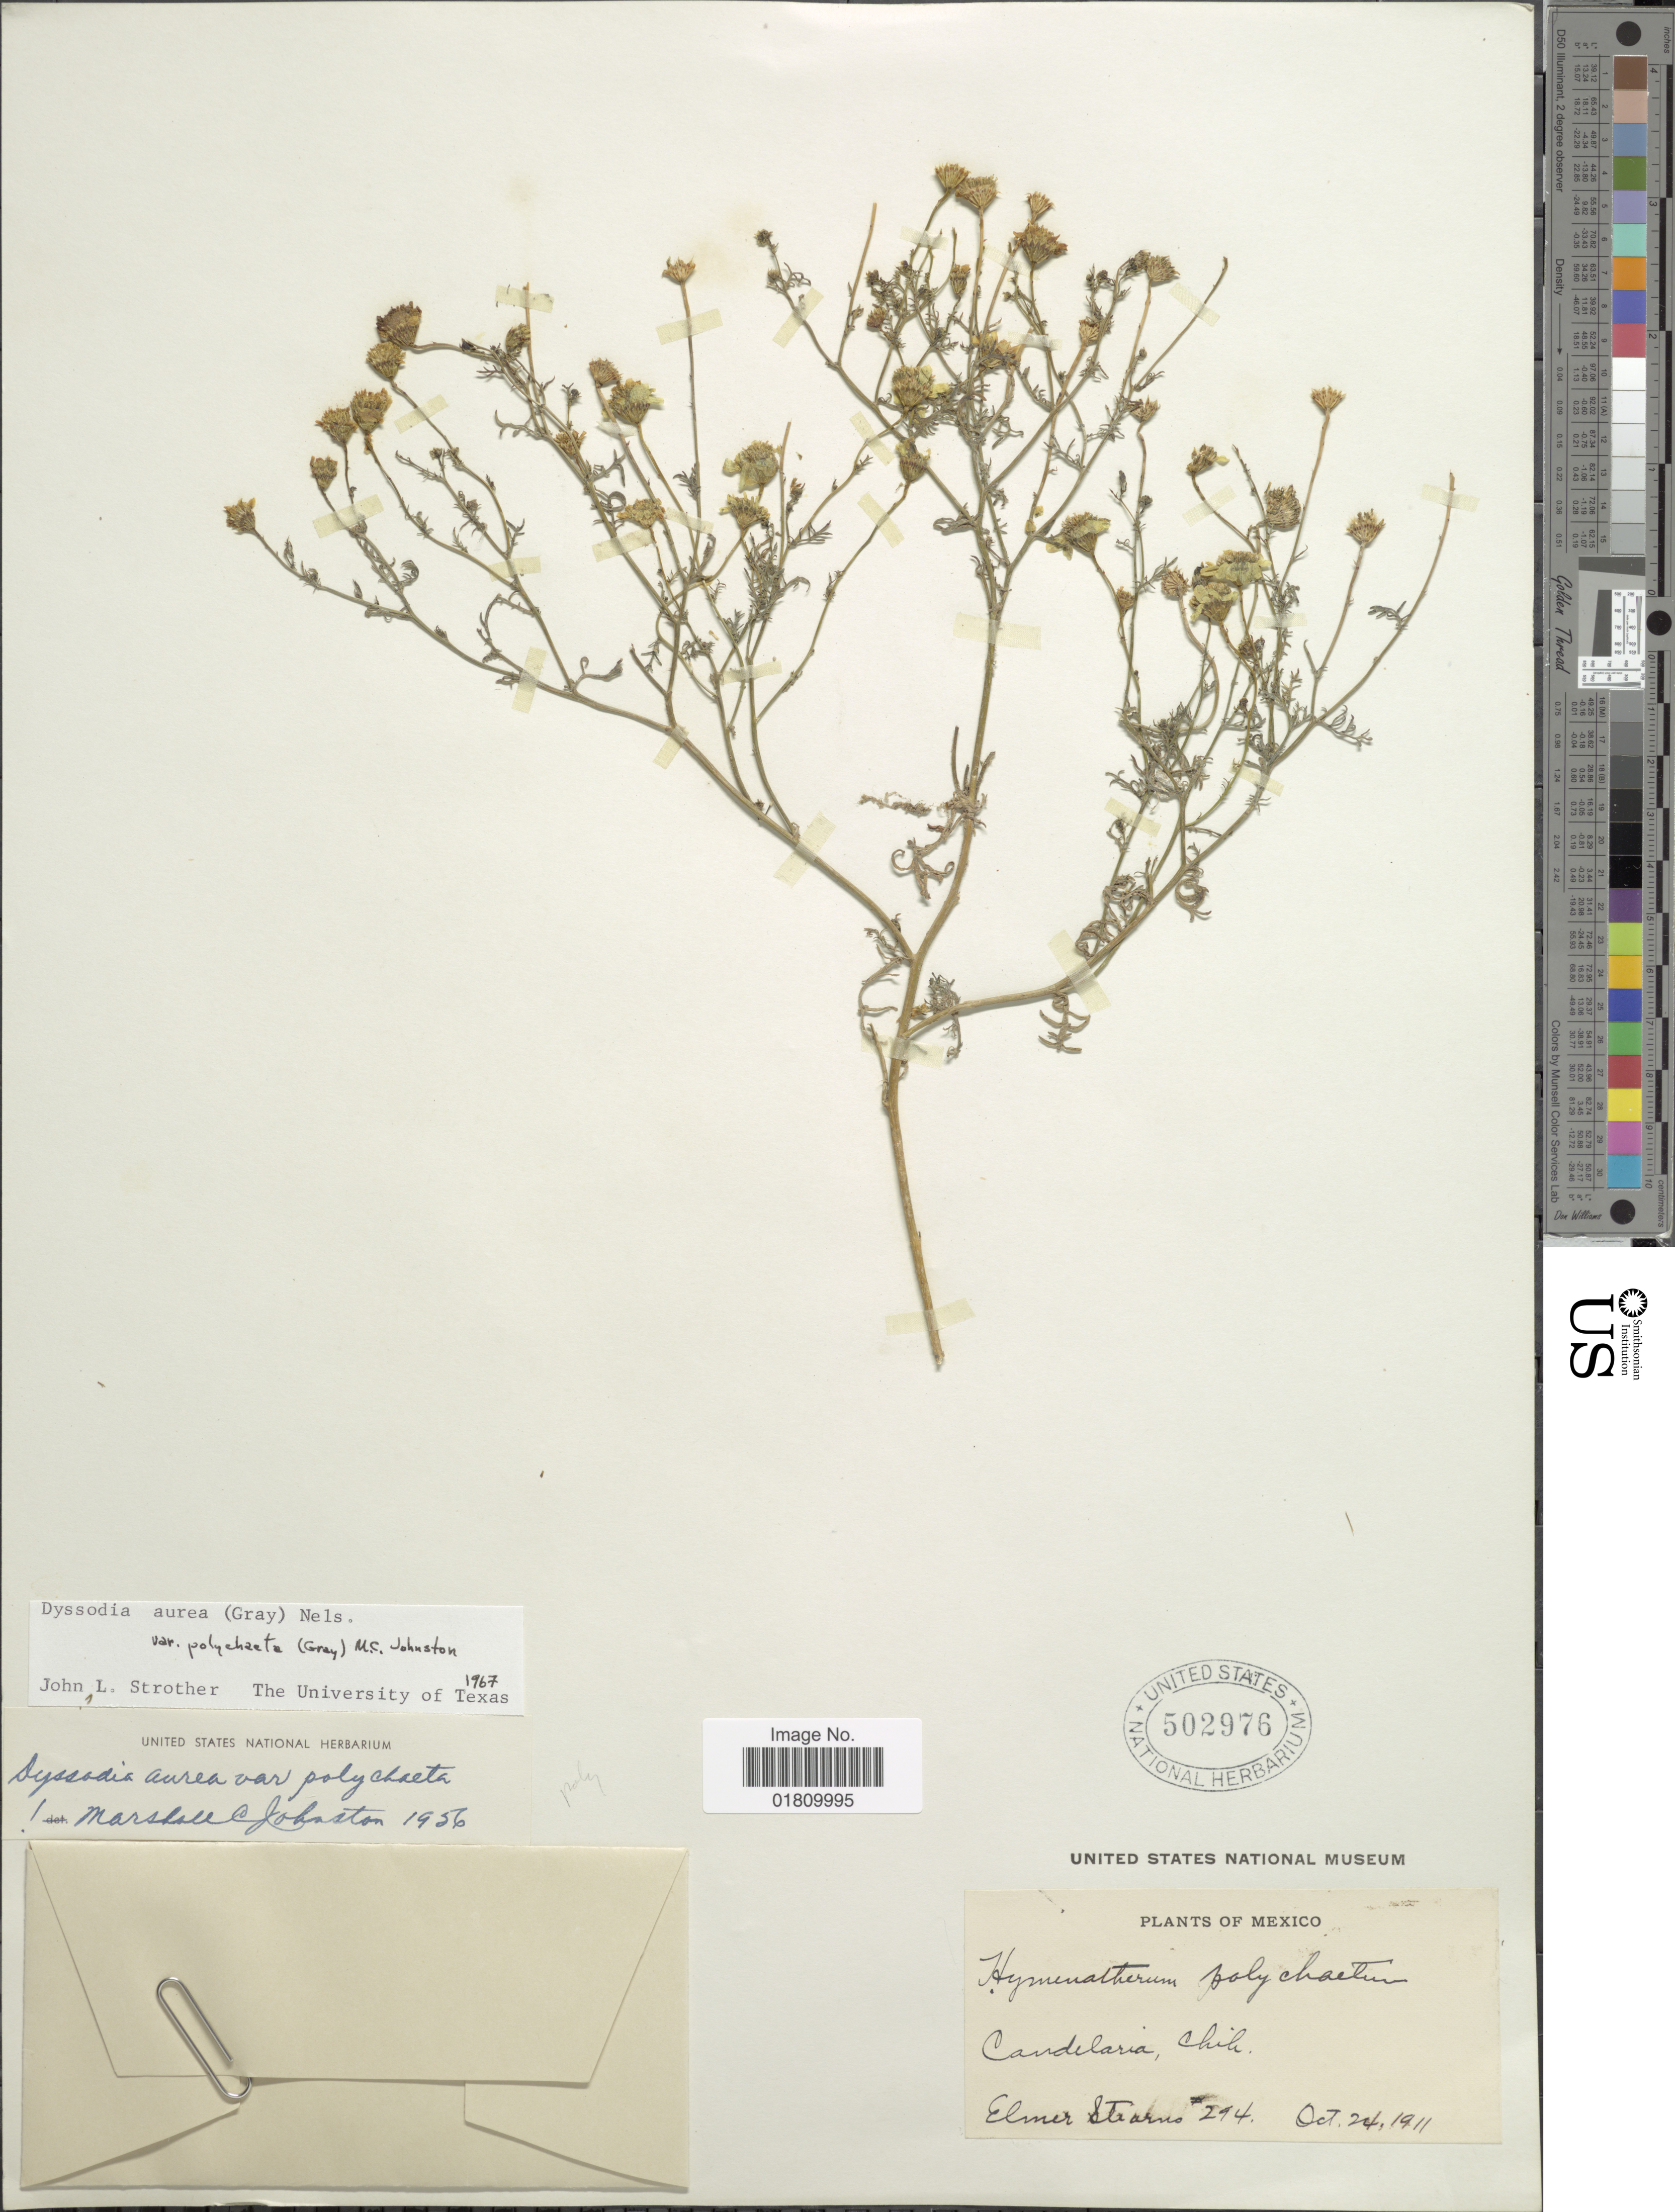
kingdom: Plantae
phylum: Tracheophyta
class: Magnoliopsida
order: Asterales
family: Asteraceae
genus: Thymophylla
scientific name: Thymophylla aurea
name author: (A. Gray) Greene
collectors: E. Stearns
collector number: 294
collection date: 1911-10-24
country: Mexico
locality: Candelaria, Chih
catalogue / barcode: US 502976